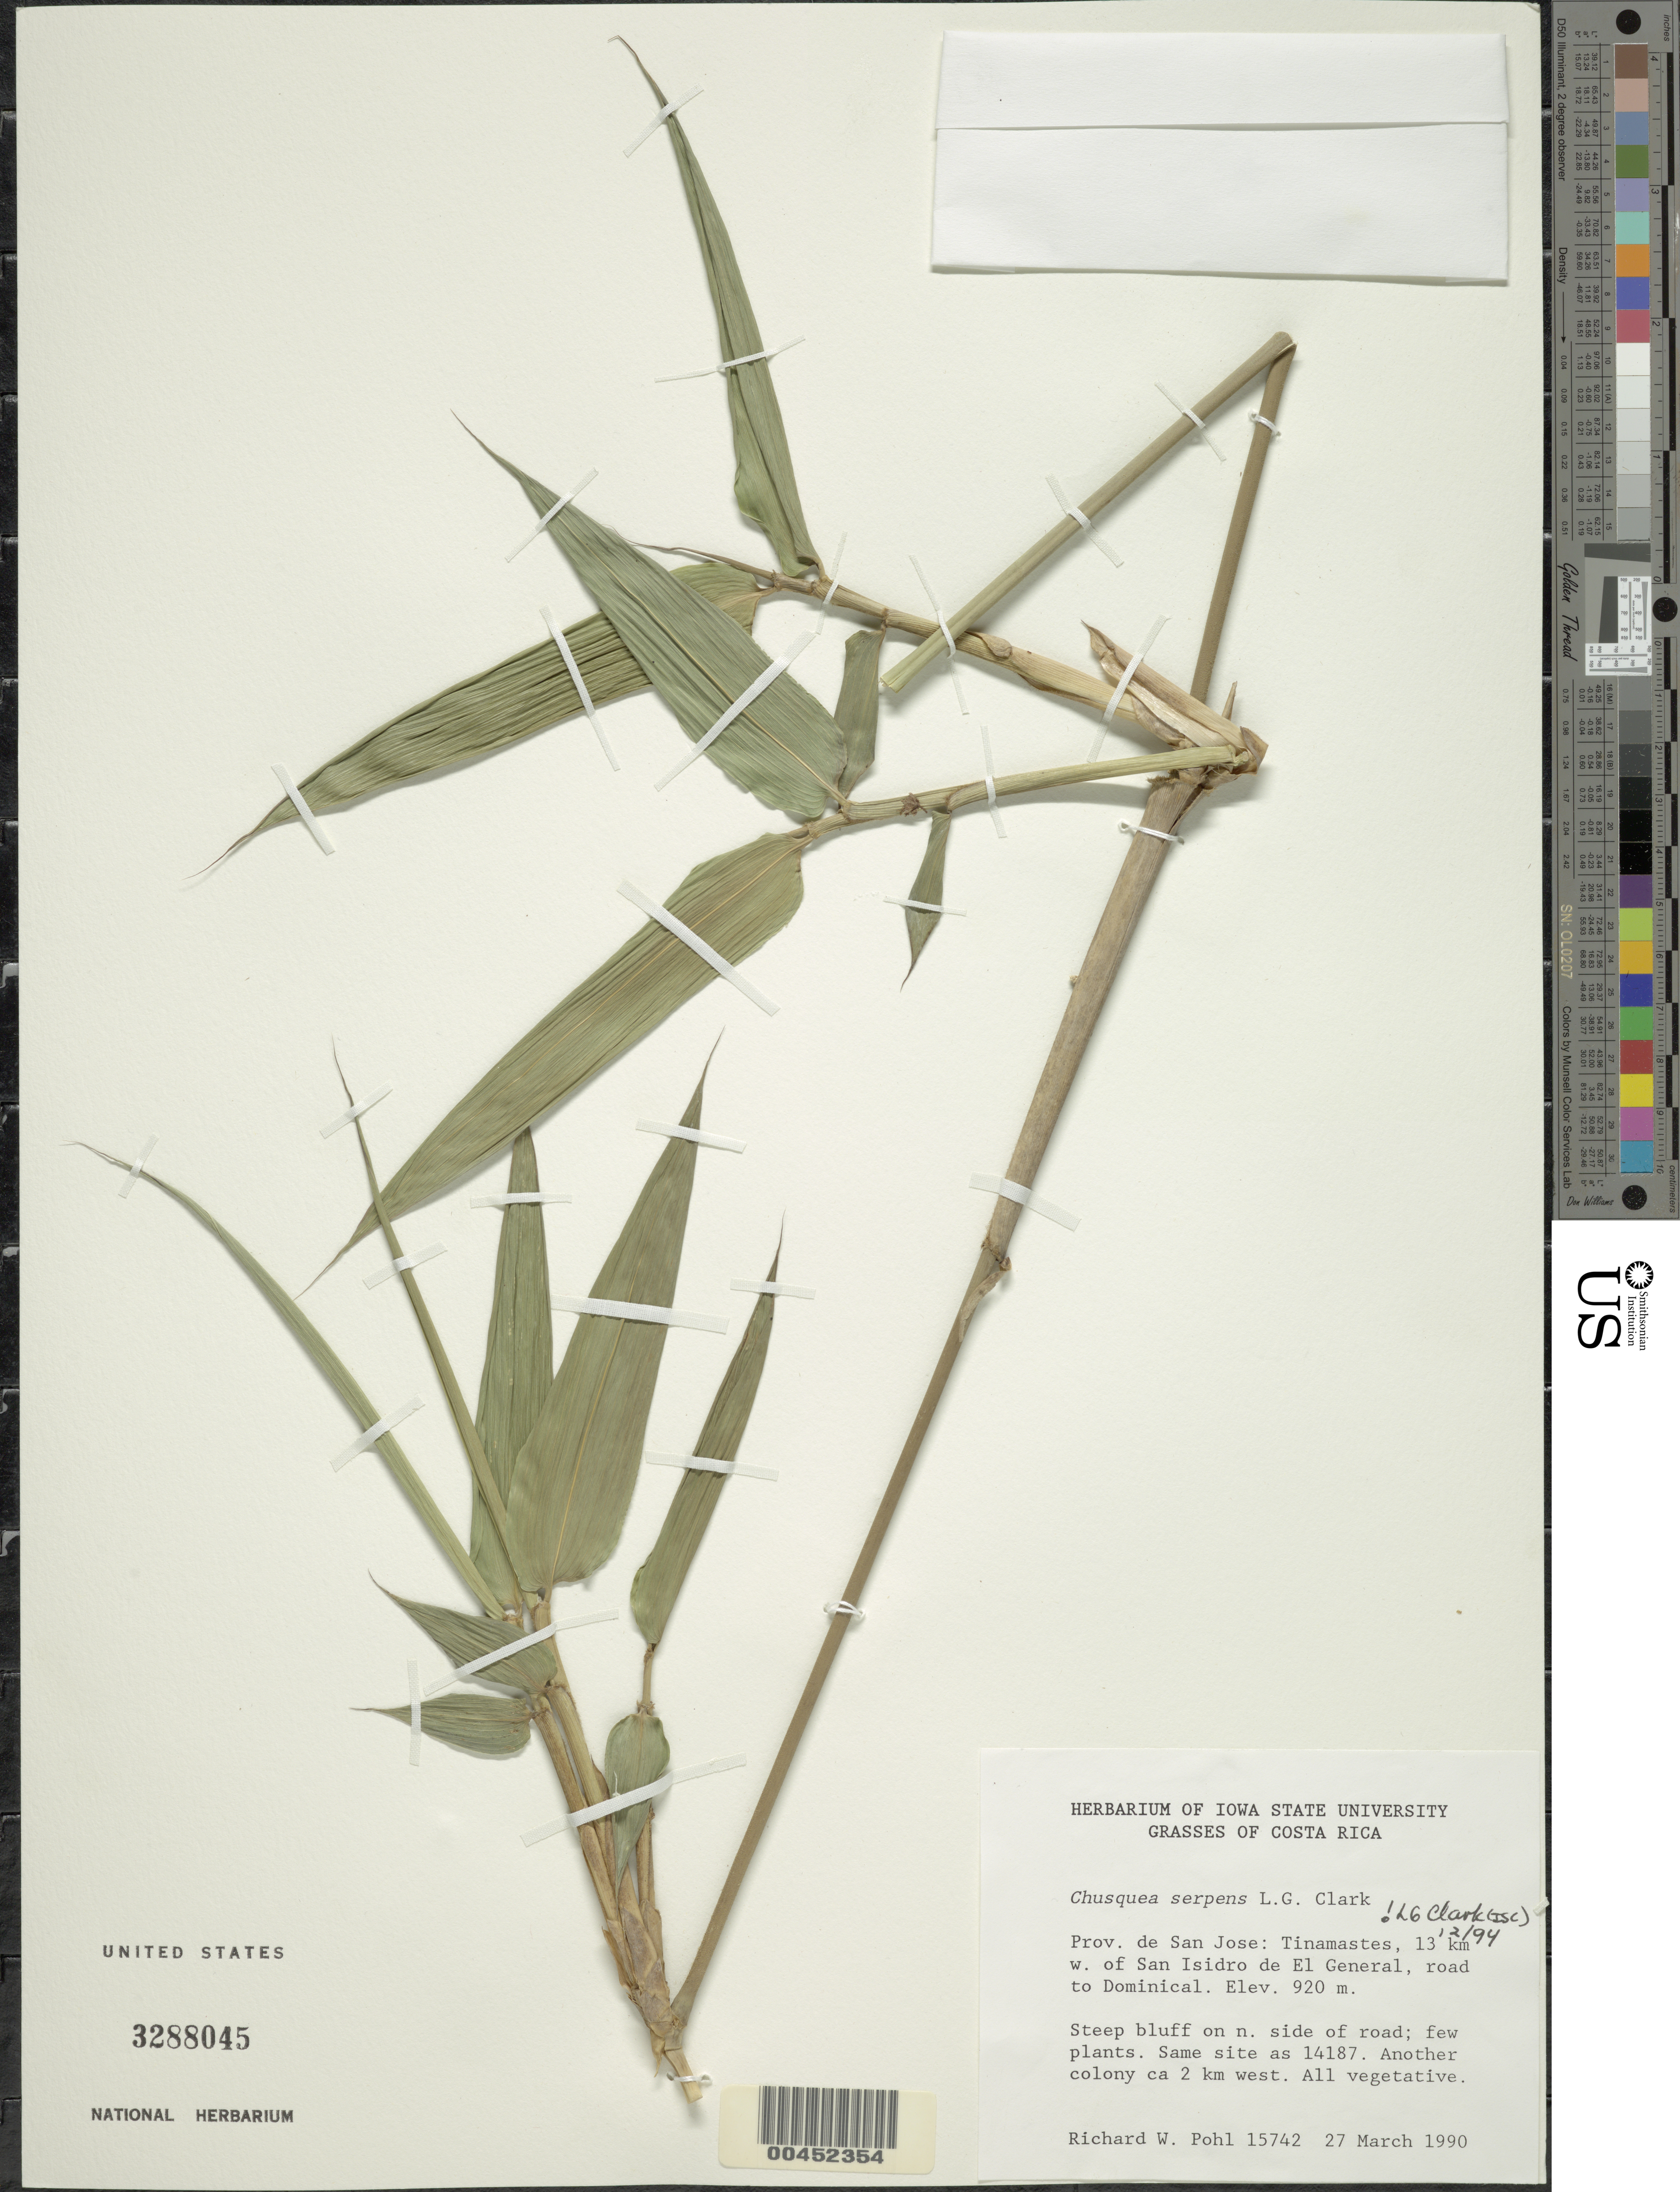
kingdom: Plantae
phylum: Tracheophyta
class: Liliopsida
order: Poales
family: Poaceae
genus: Chusquea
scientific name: Chusquea serpens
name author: L.G. Clark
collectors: R. W. Pohl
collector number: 15742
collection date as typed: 27 Mar 1990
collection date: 1990-03-27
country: Costa Rica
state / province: San José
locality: Tinamastes, 13 km w of san isidro de el general, road to dominical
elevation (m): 920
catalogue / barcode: US 3288045